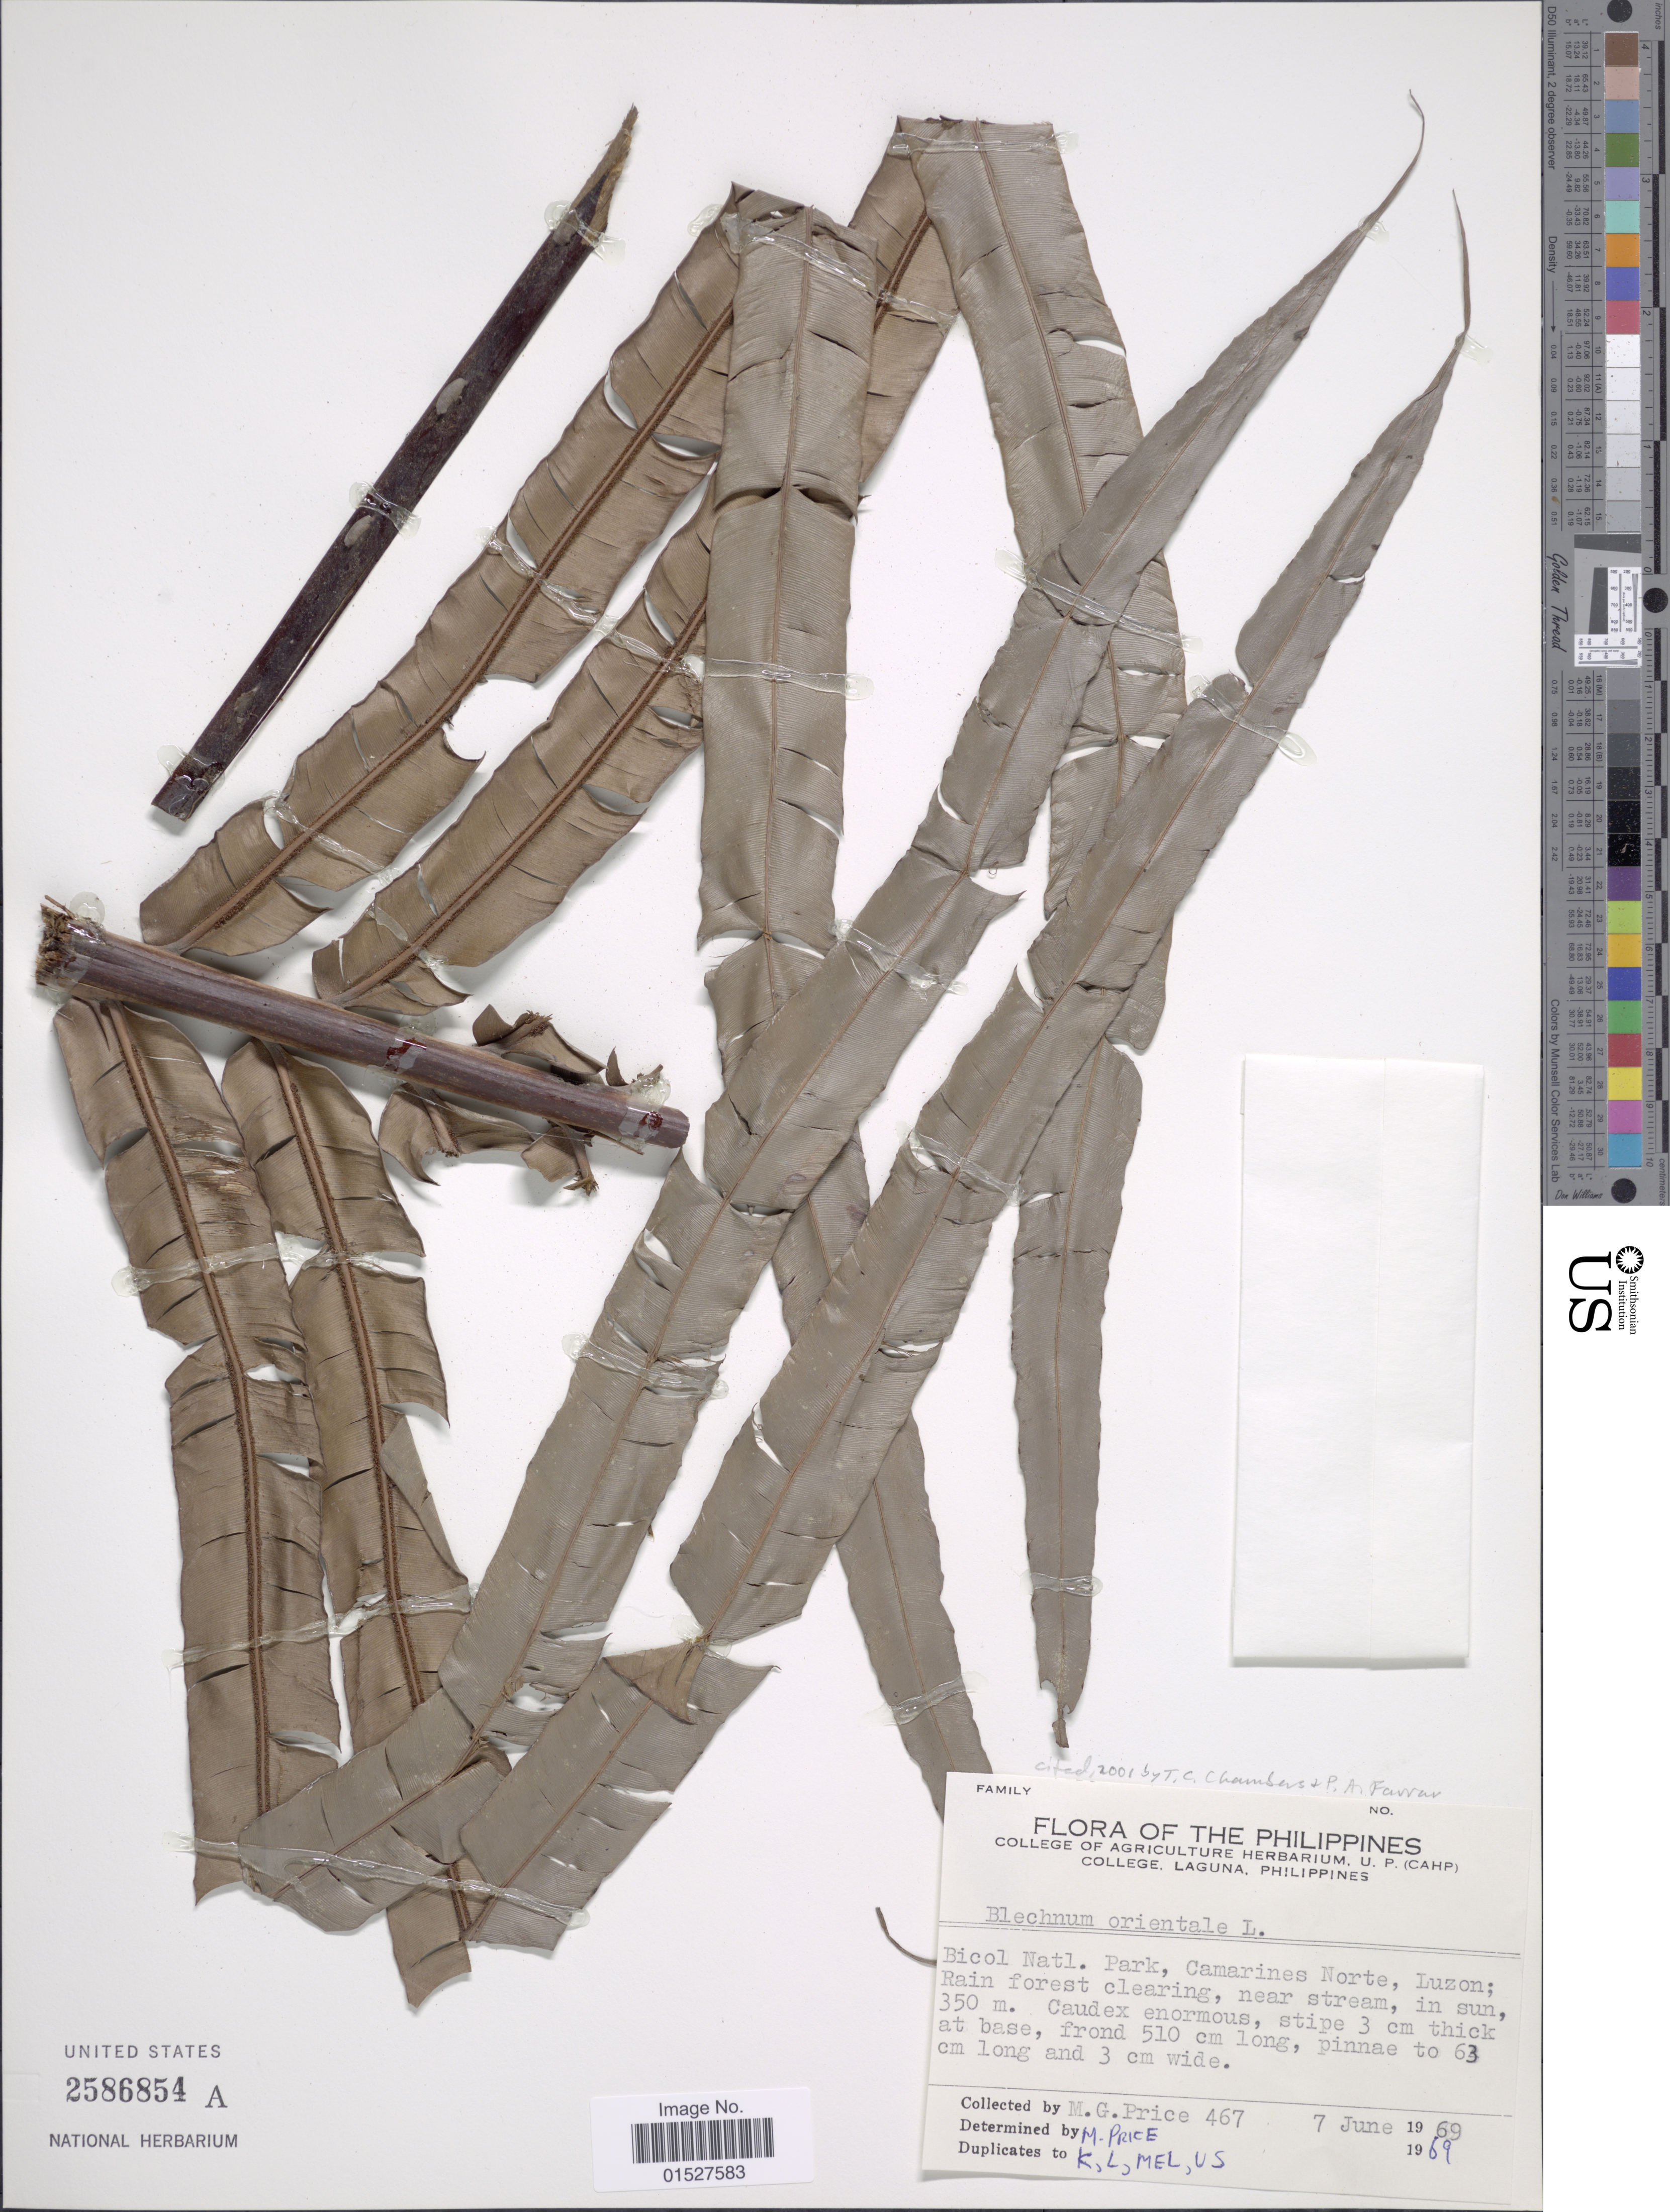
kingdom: Plantae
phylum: Tracheophyta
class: Polypodiopsida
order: Polypodiales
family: Blechnaceae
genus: Blechnum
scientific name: Blechnum orientale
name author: L.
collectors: M. G. Price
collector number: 467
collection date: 1969-06-07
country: Philippines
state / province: Bicol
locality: Bicol Natl. Park, Camarines Norte, Luzon.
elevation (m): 350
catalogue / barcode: US 2586854A